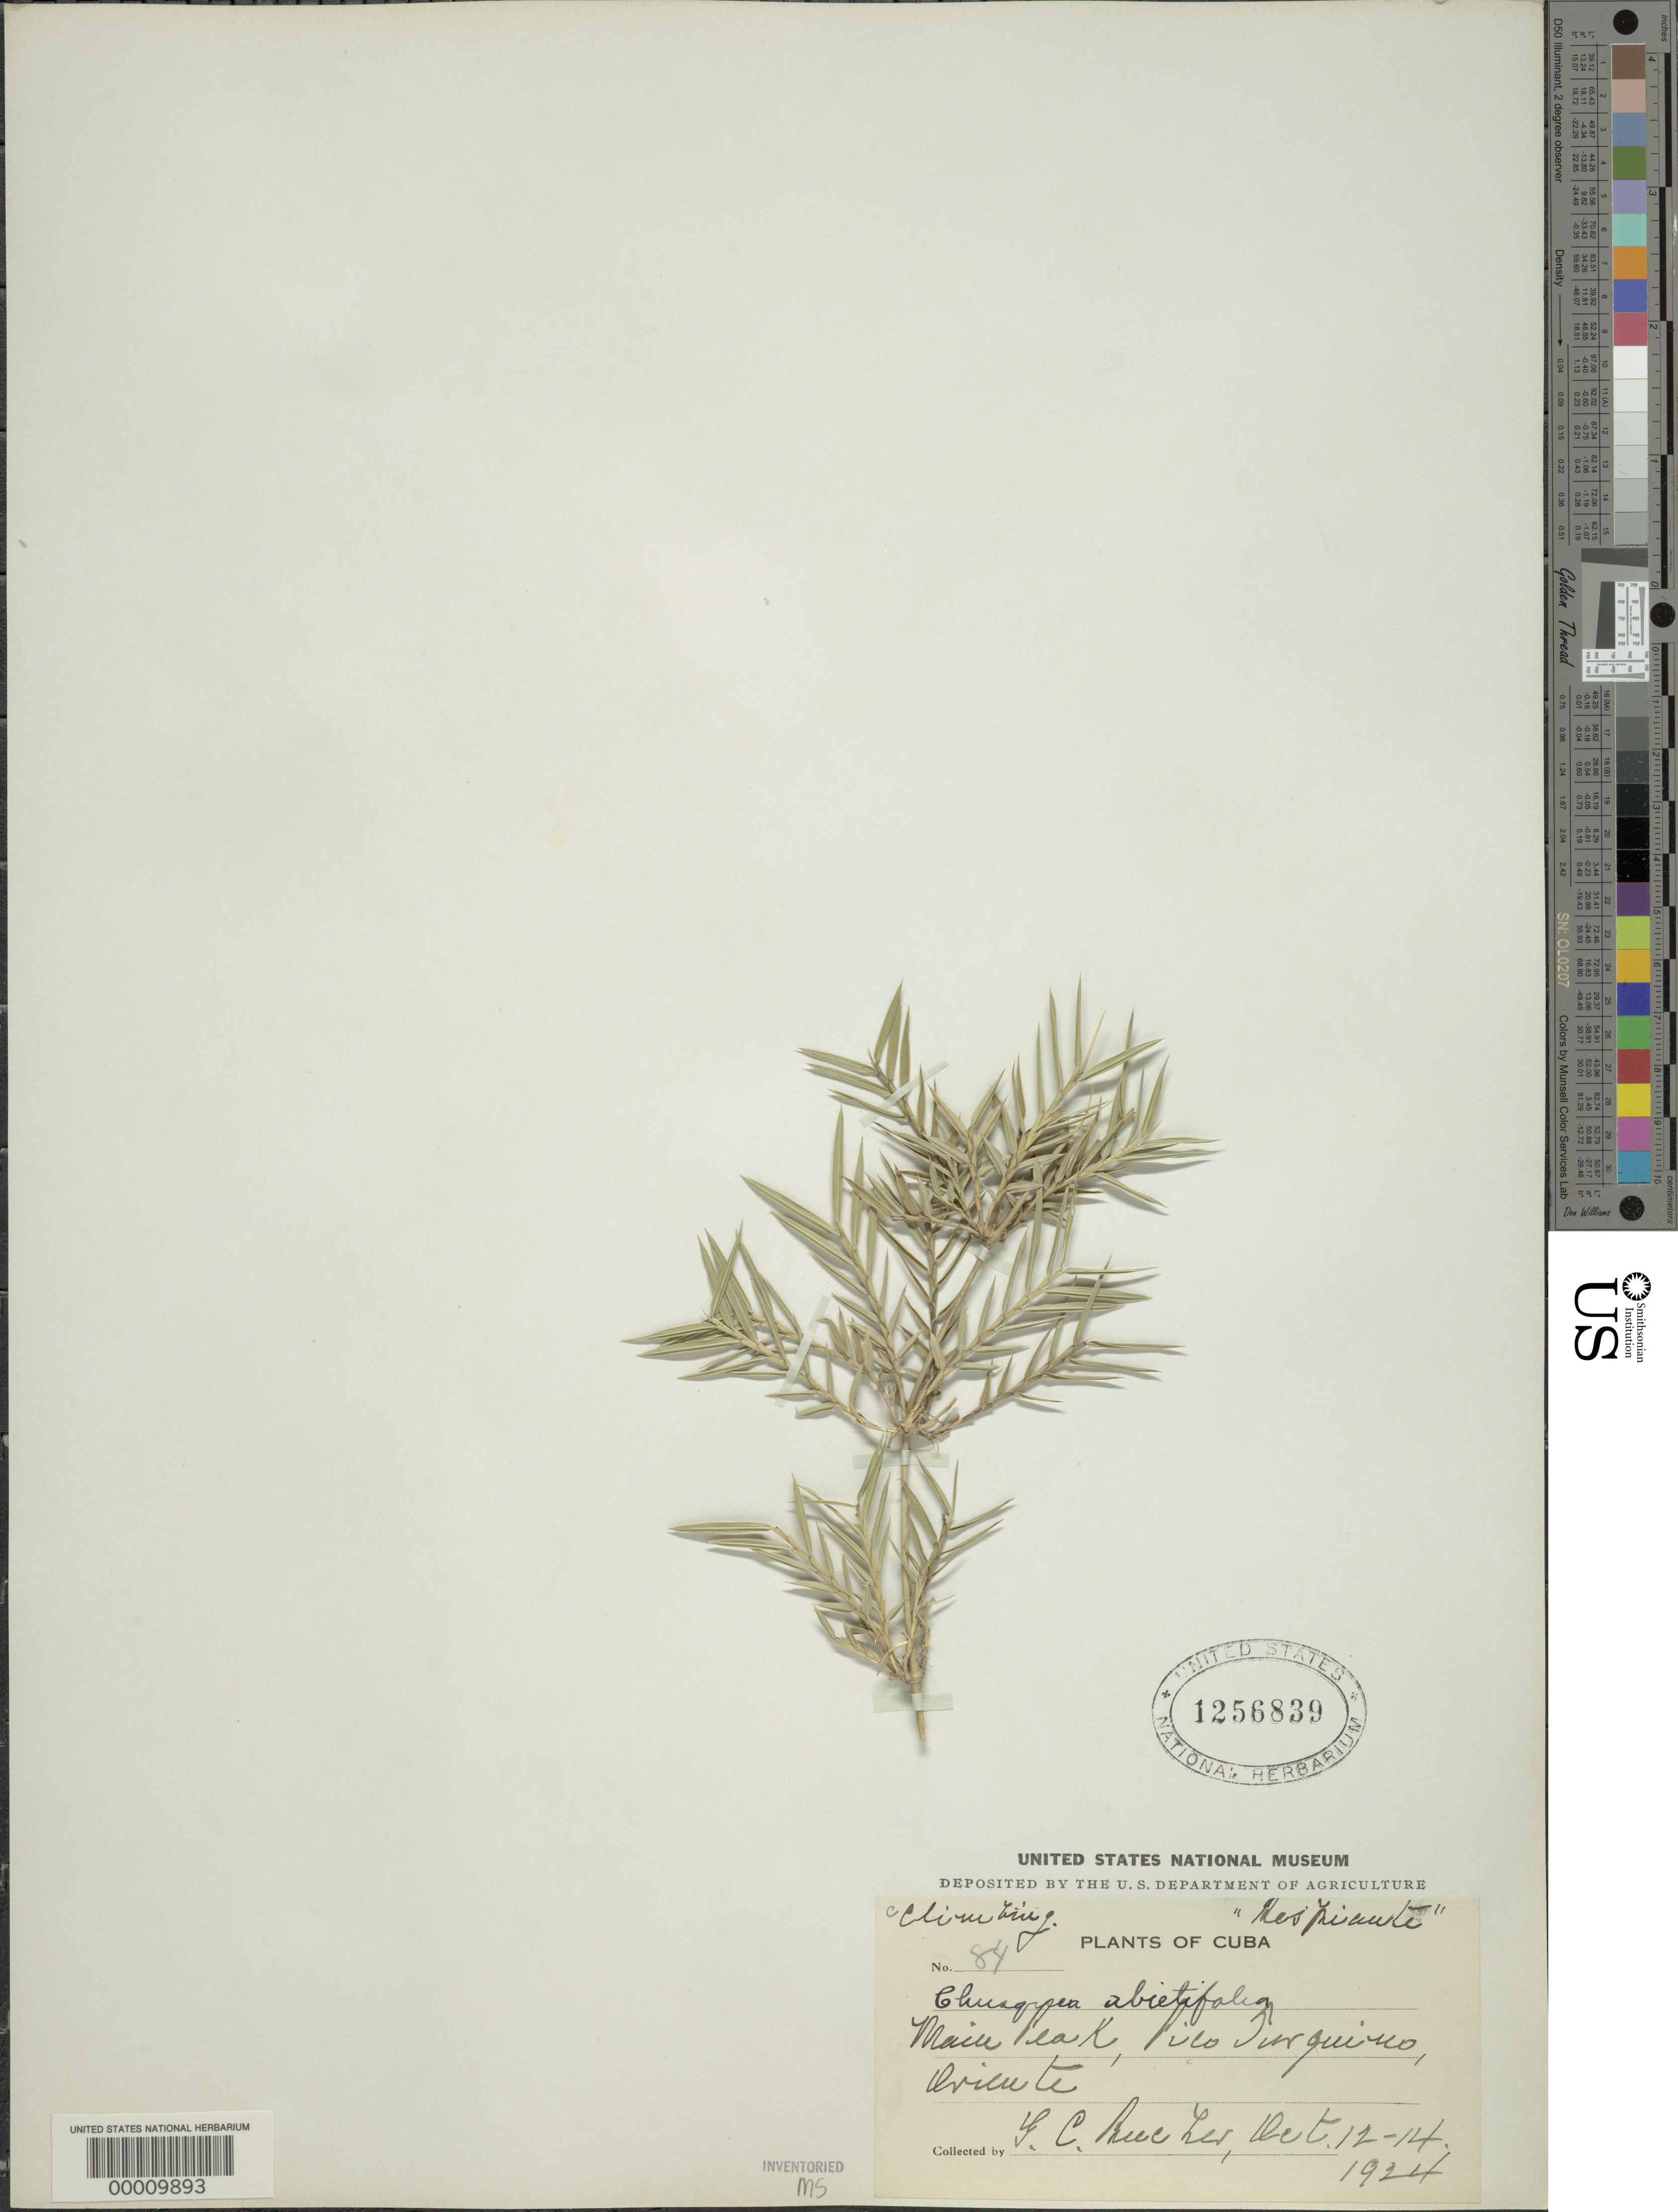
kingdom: Plantae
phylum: Tracheophyta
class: Liliopsida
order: Poales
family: Poaceae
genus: Chusquea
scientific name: Chusquea abietifolia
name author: Griseb.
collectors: G. C. Bucher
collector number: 84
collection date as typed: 12 Oct 1924 to 14 Oct 1924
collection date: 1924-10-12/1924-10-14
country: Cuba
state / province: Oriente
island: Greater Antilles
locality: Main peak, pico turquino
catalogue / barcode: US 1256839